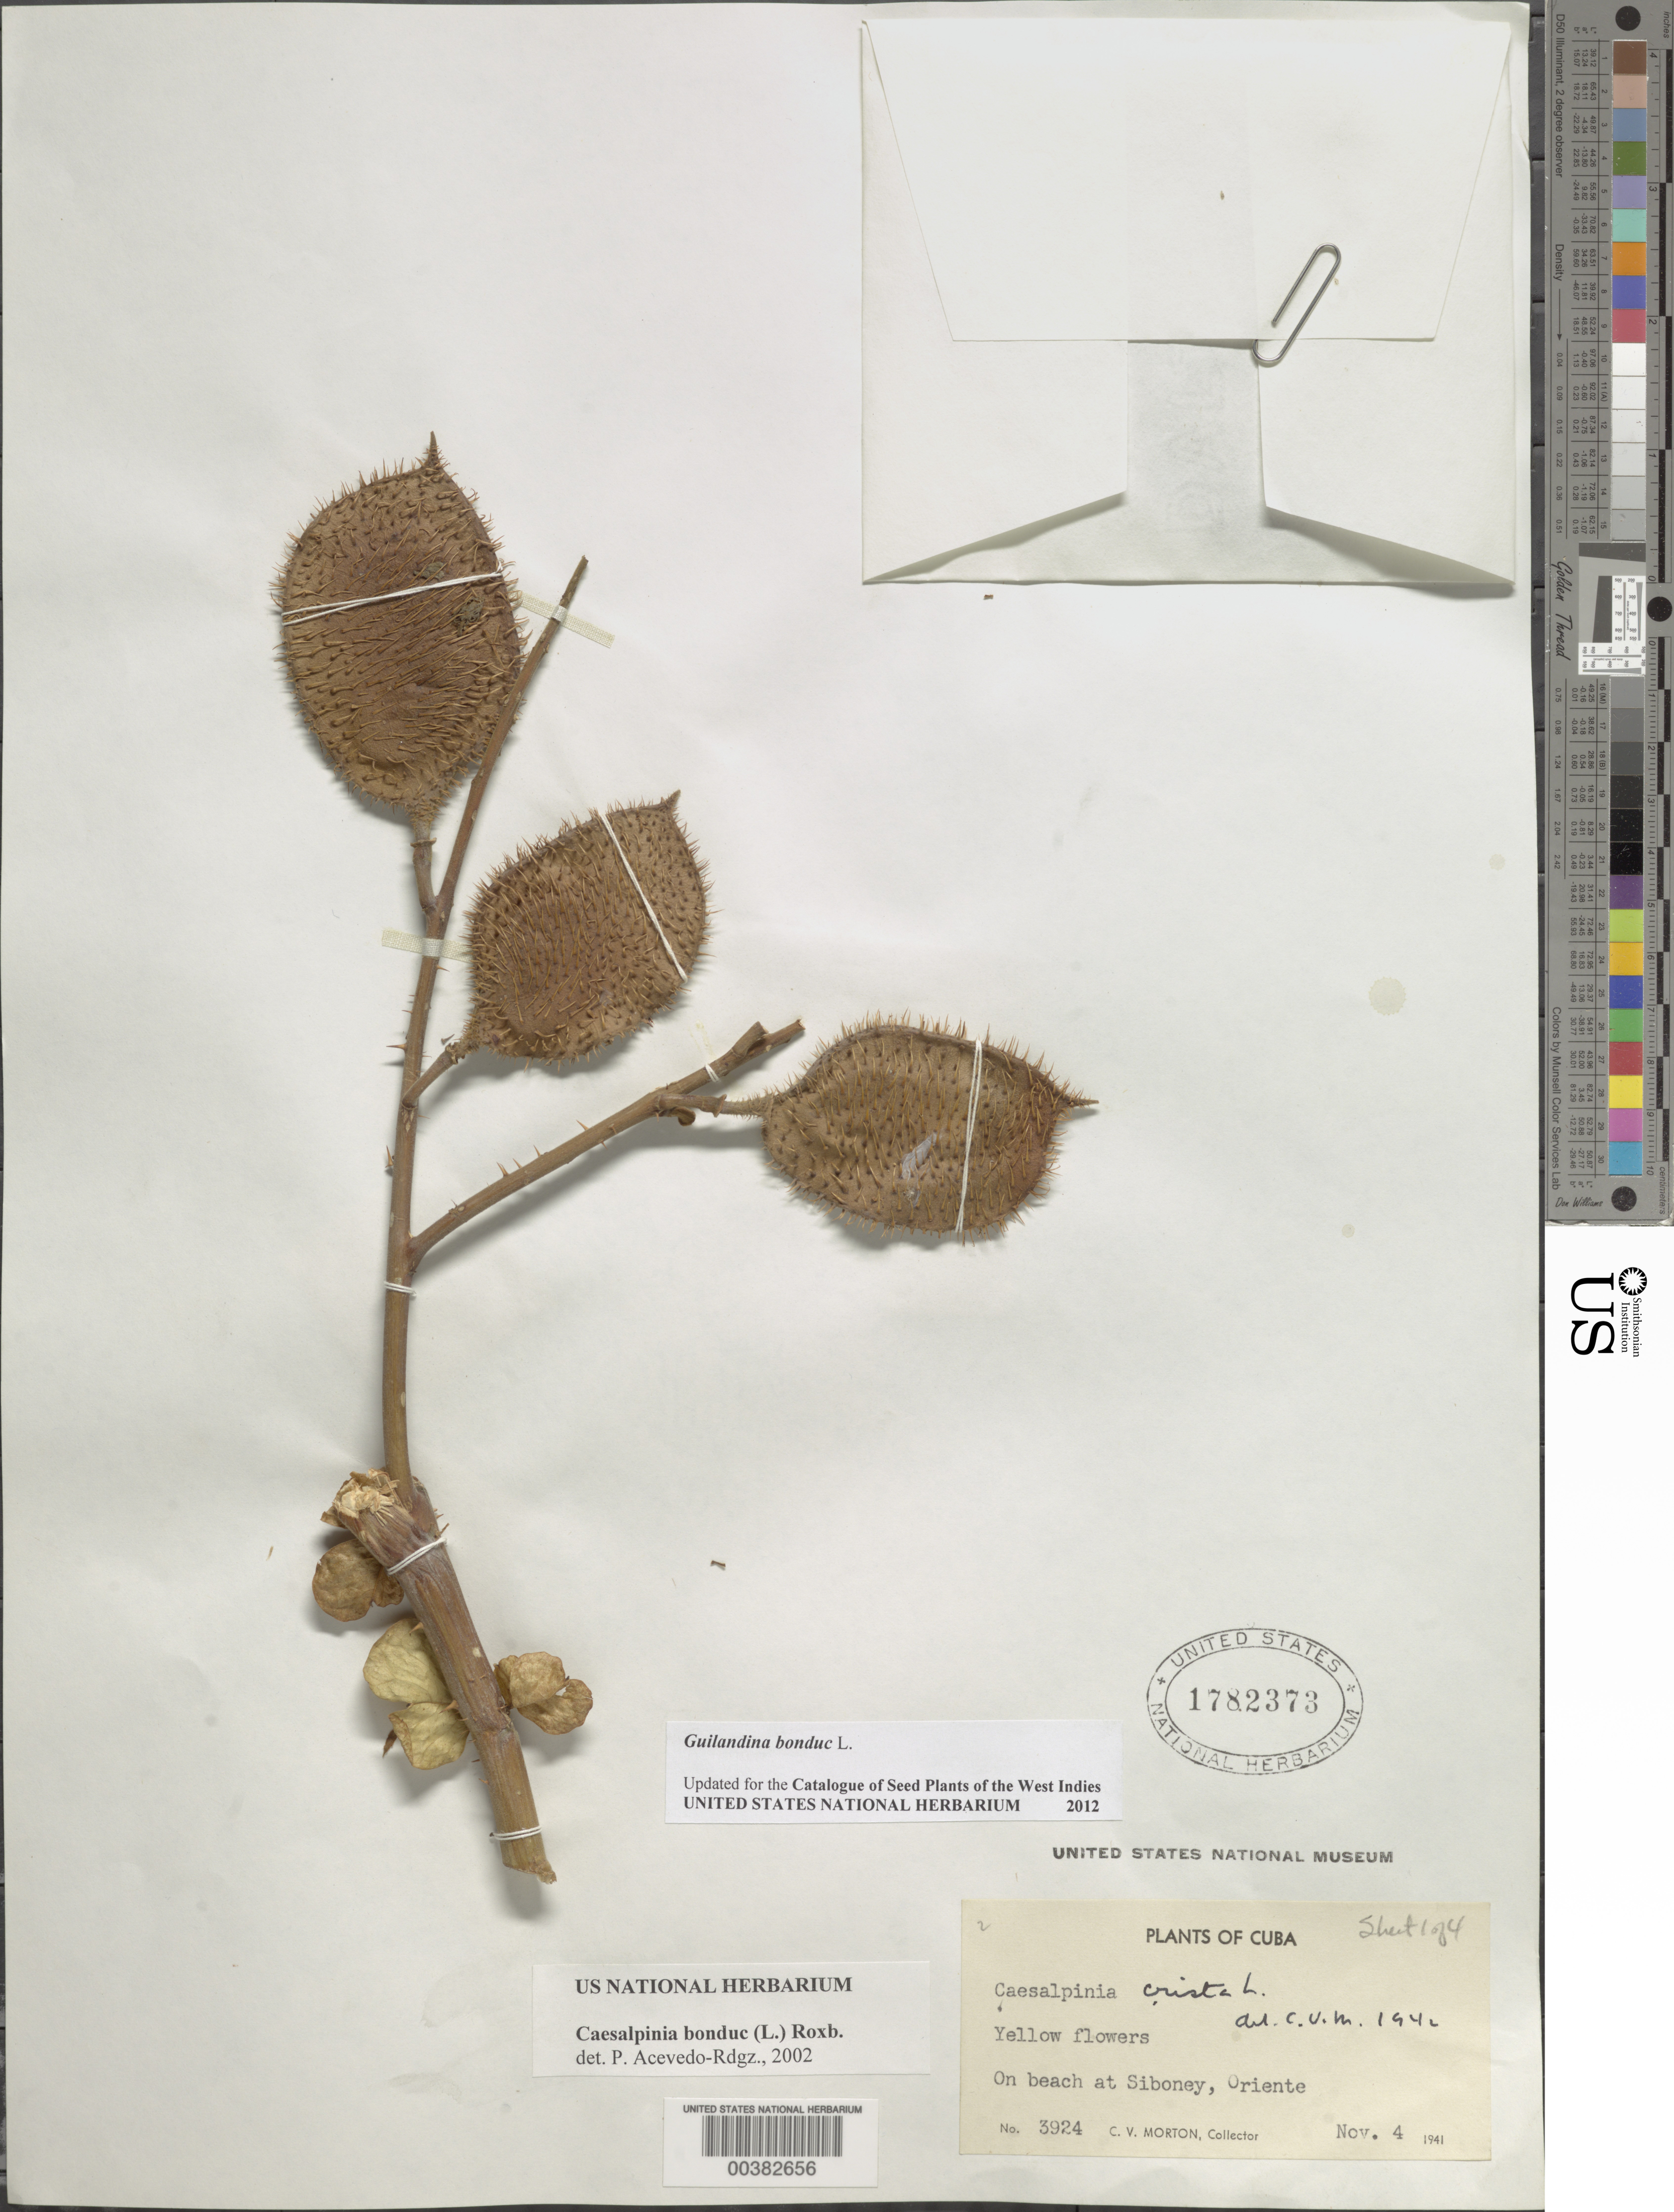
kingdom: Plantae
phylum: Tracheophyta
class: Magnoliopsida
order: Fabales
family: Fabaceae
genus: Guilandina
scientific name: Guilandina bonduc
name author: L.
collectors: C. V. Morton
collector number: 3924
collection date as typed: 04 Nov 1941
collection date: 1941-11-04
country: Cuba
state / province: Oriente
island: Greater Antilles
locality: On beach at siboney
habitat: On beach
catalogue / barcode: US 1782373